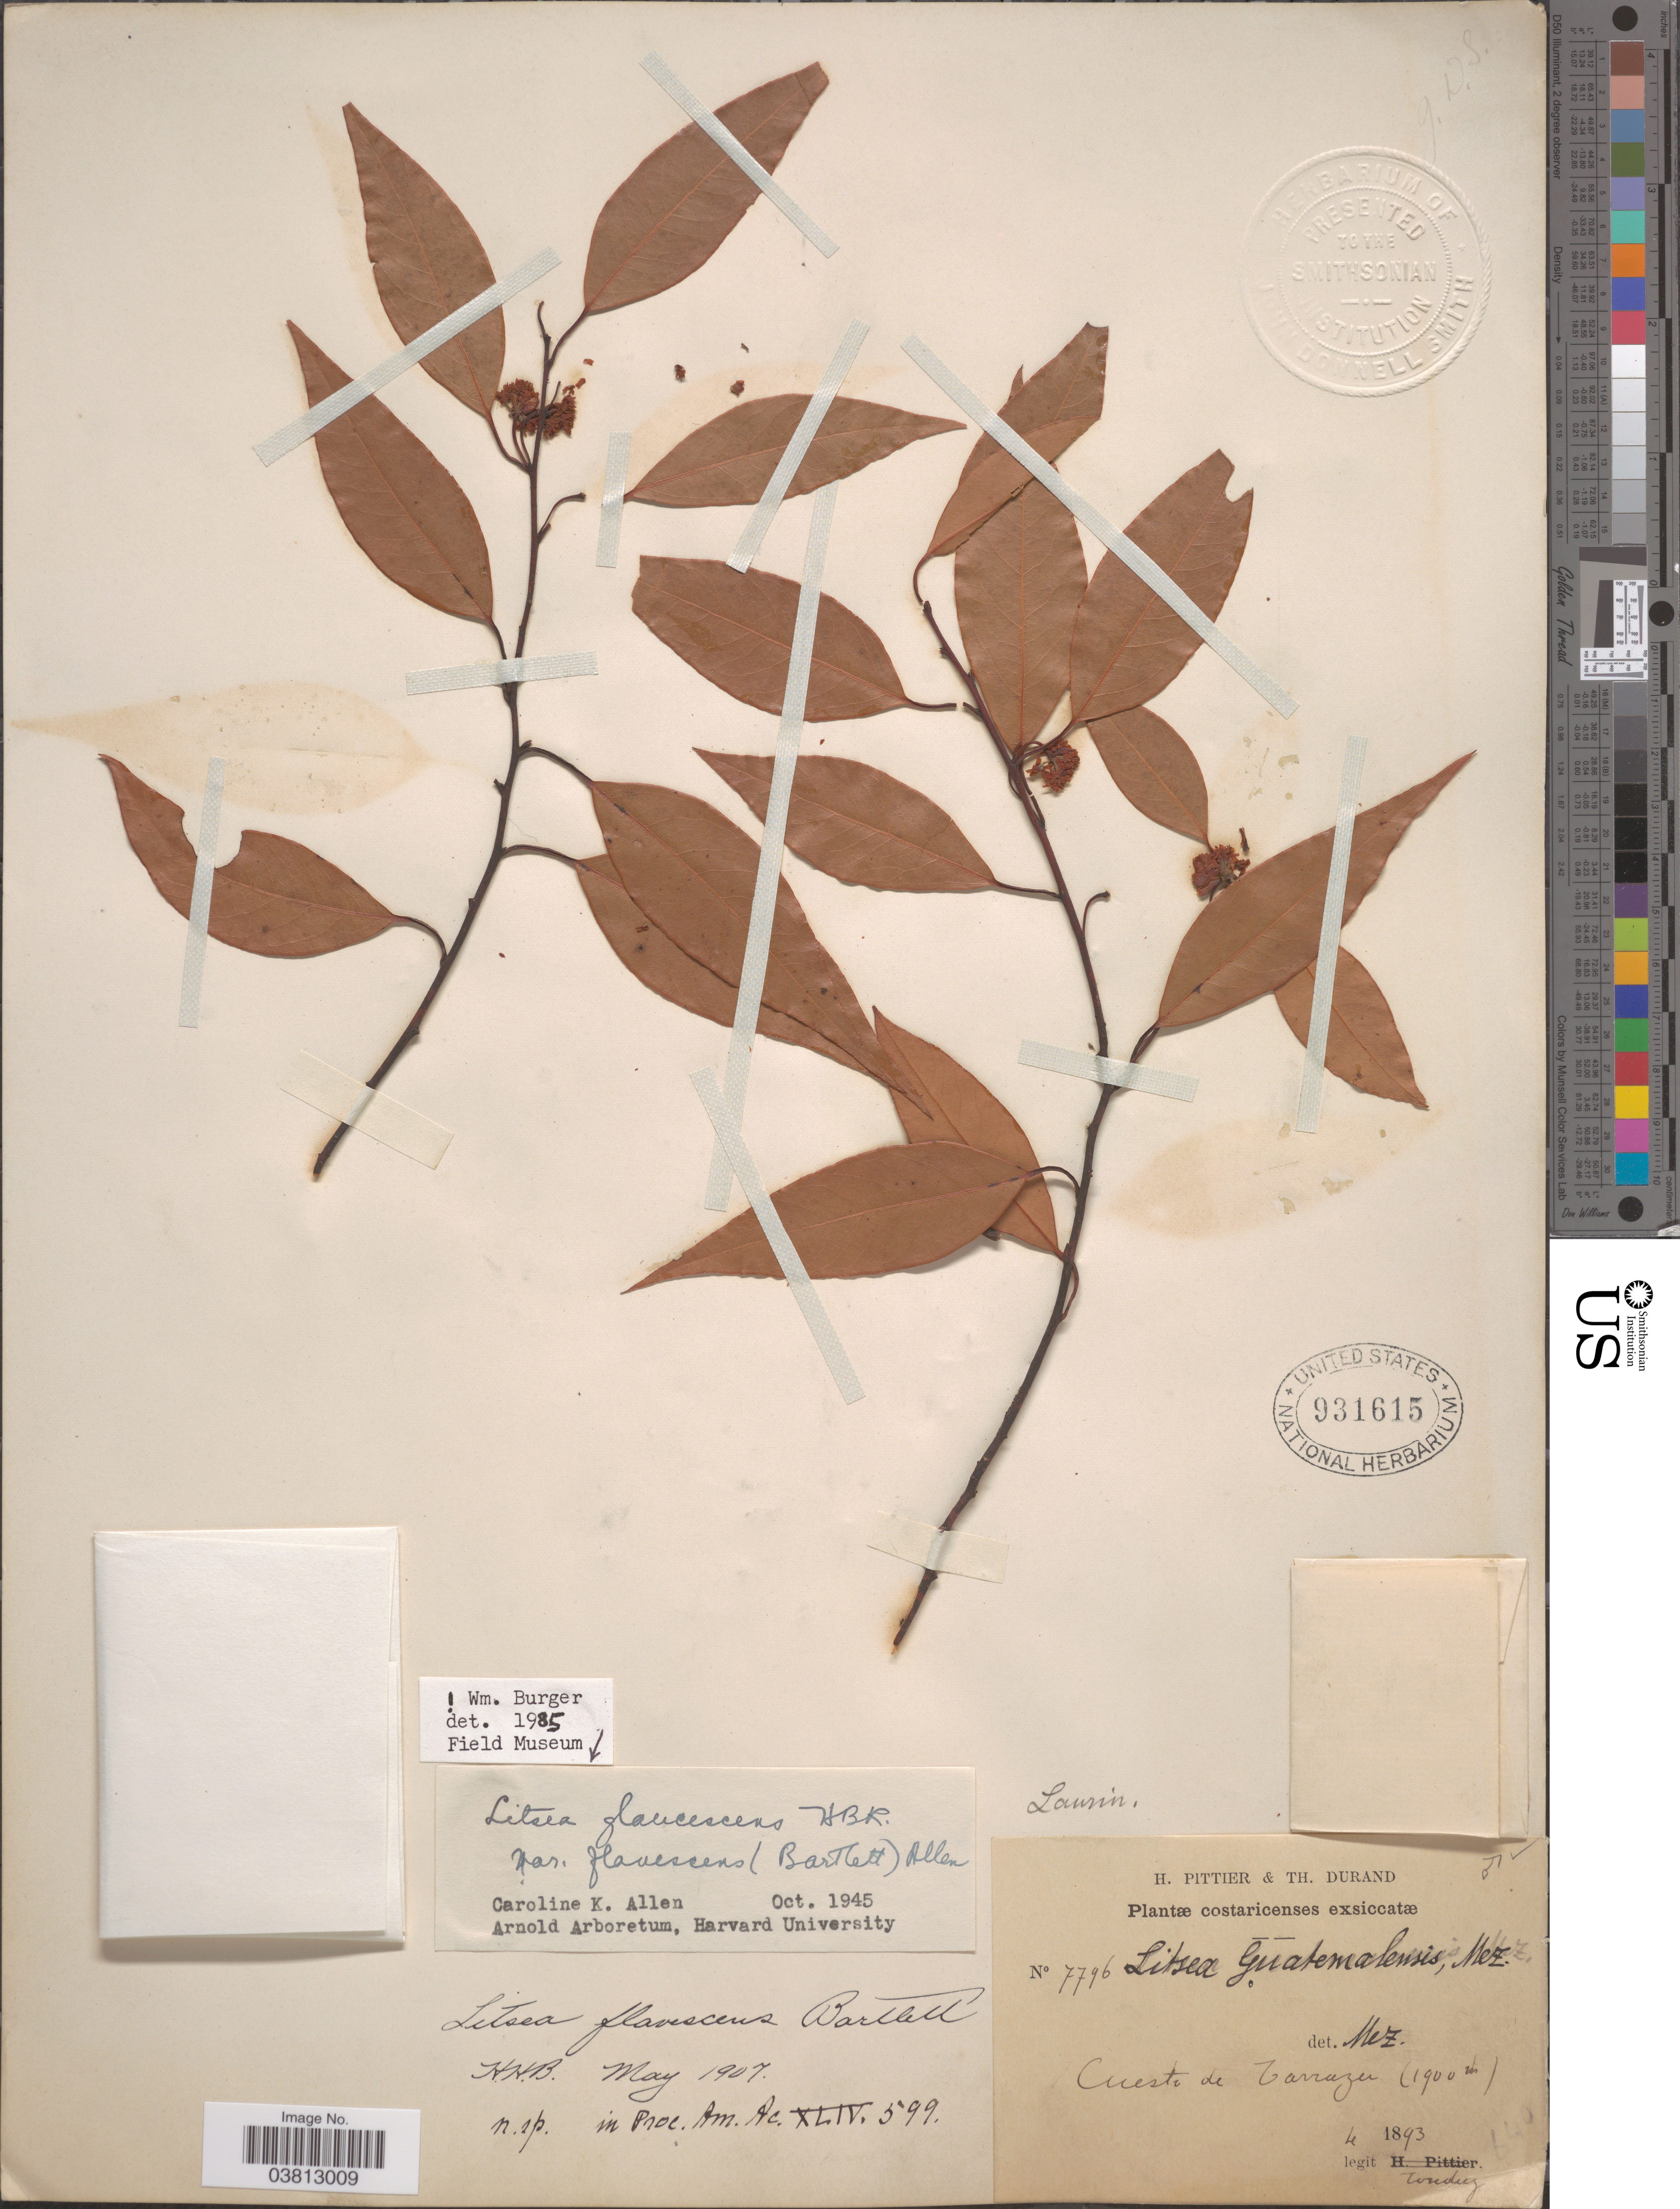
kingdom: Plantae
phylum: Tracheophyta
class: Magnoliopsida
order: Laurales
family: Lauraceae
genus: Litsea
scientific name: Litsea glaucescens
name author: Kunth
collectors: Tonduz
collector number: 7796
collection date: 1893-04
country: Costa Rica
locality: Cuesto de Tarrazu.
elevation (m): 1900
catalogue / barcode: US 931615